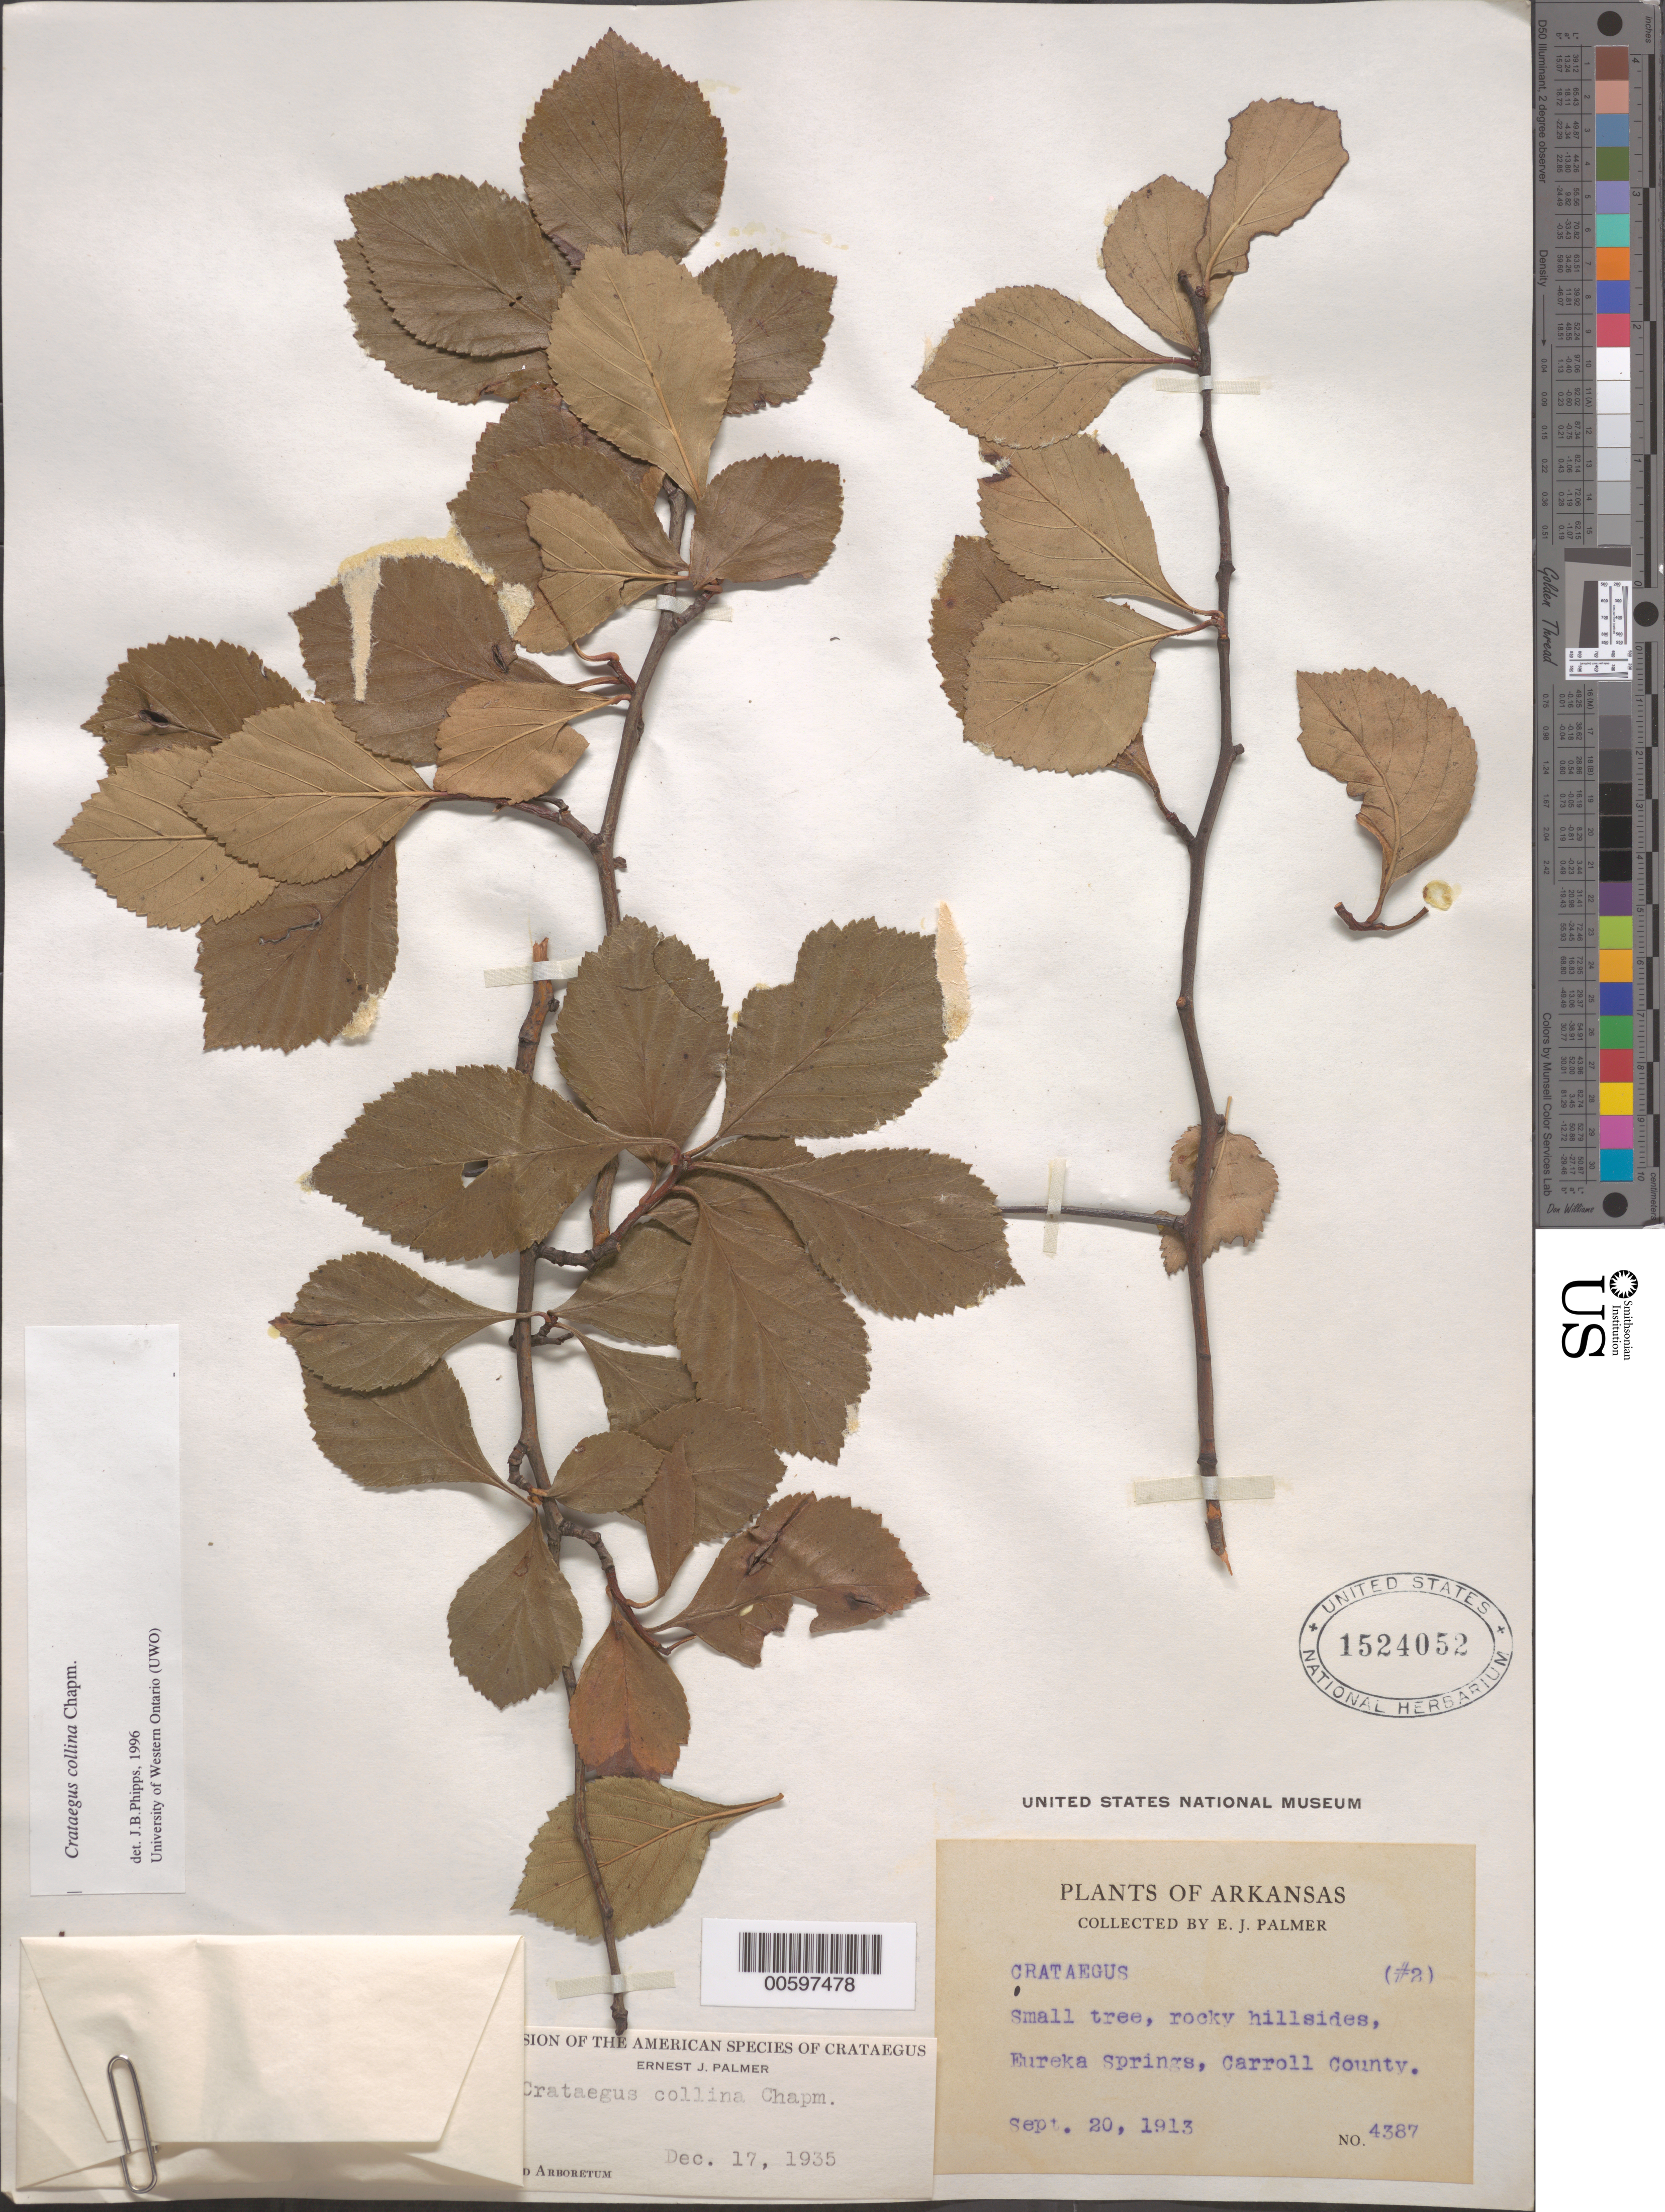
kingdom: Plantae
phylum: Tracheophyta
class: Magnoliopsida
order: Rosales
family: Rosaceae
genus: Crataegus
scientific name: Crataegus collina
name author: Chapm.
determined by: Palmer, E. J.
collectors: E. J. Palmer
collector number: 4387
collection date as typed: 20 Sep 1913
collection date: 1913-09-20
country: United States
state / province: Arkansas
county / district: Carroll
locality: Eureka Springs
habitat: Rocky hillsides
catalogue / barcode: US 1524052